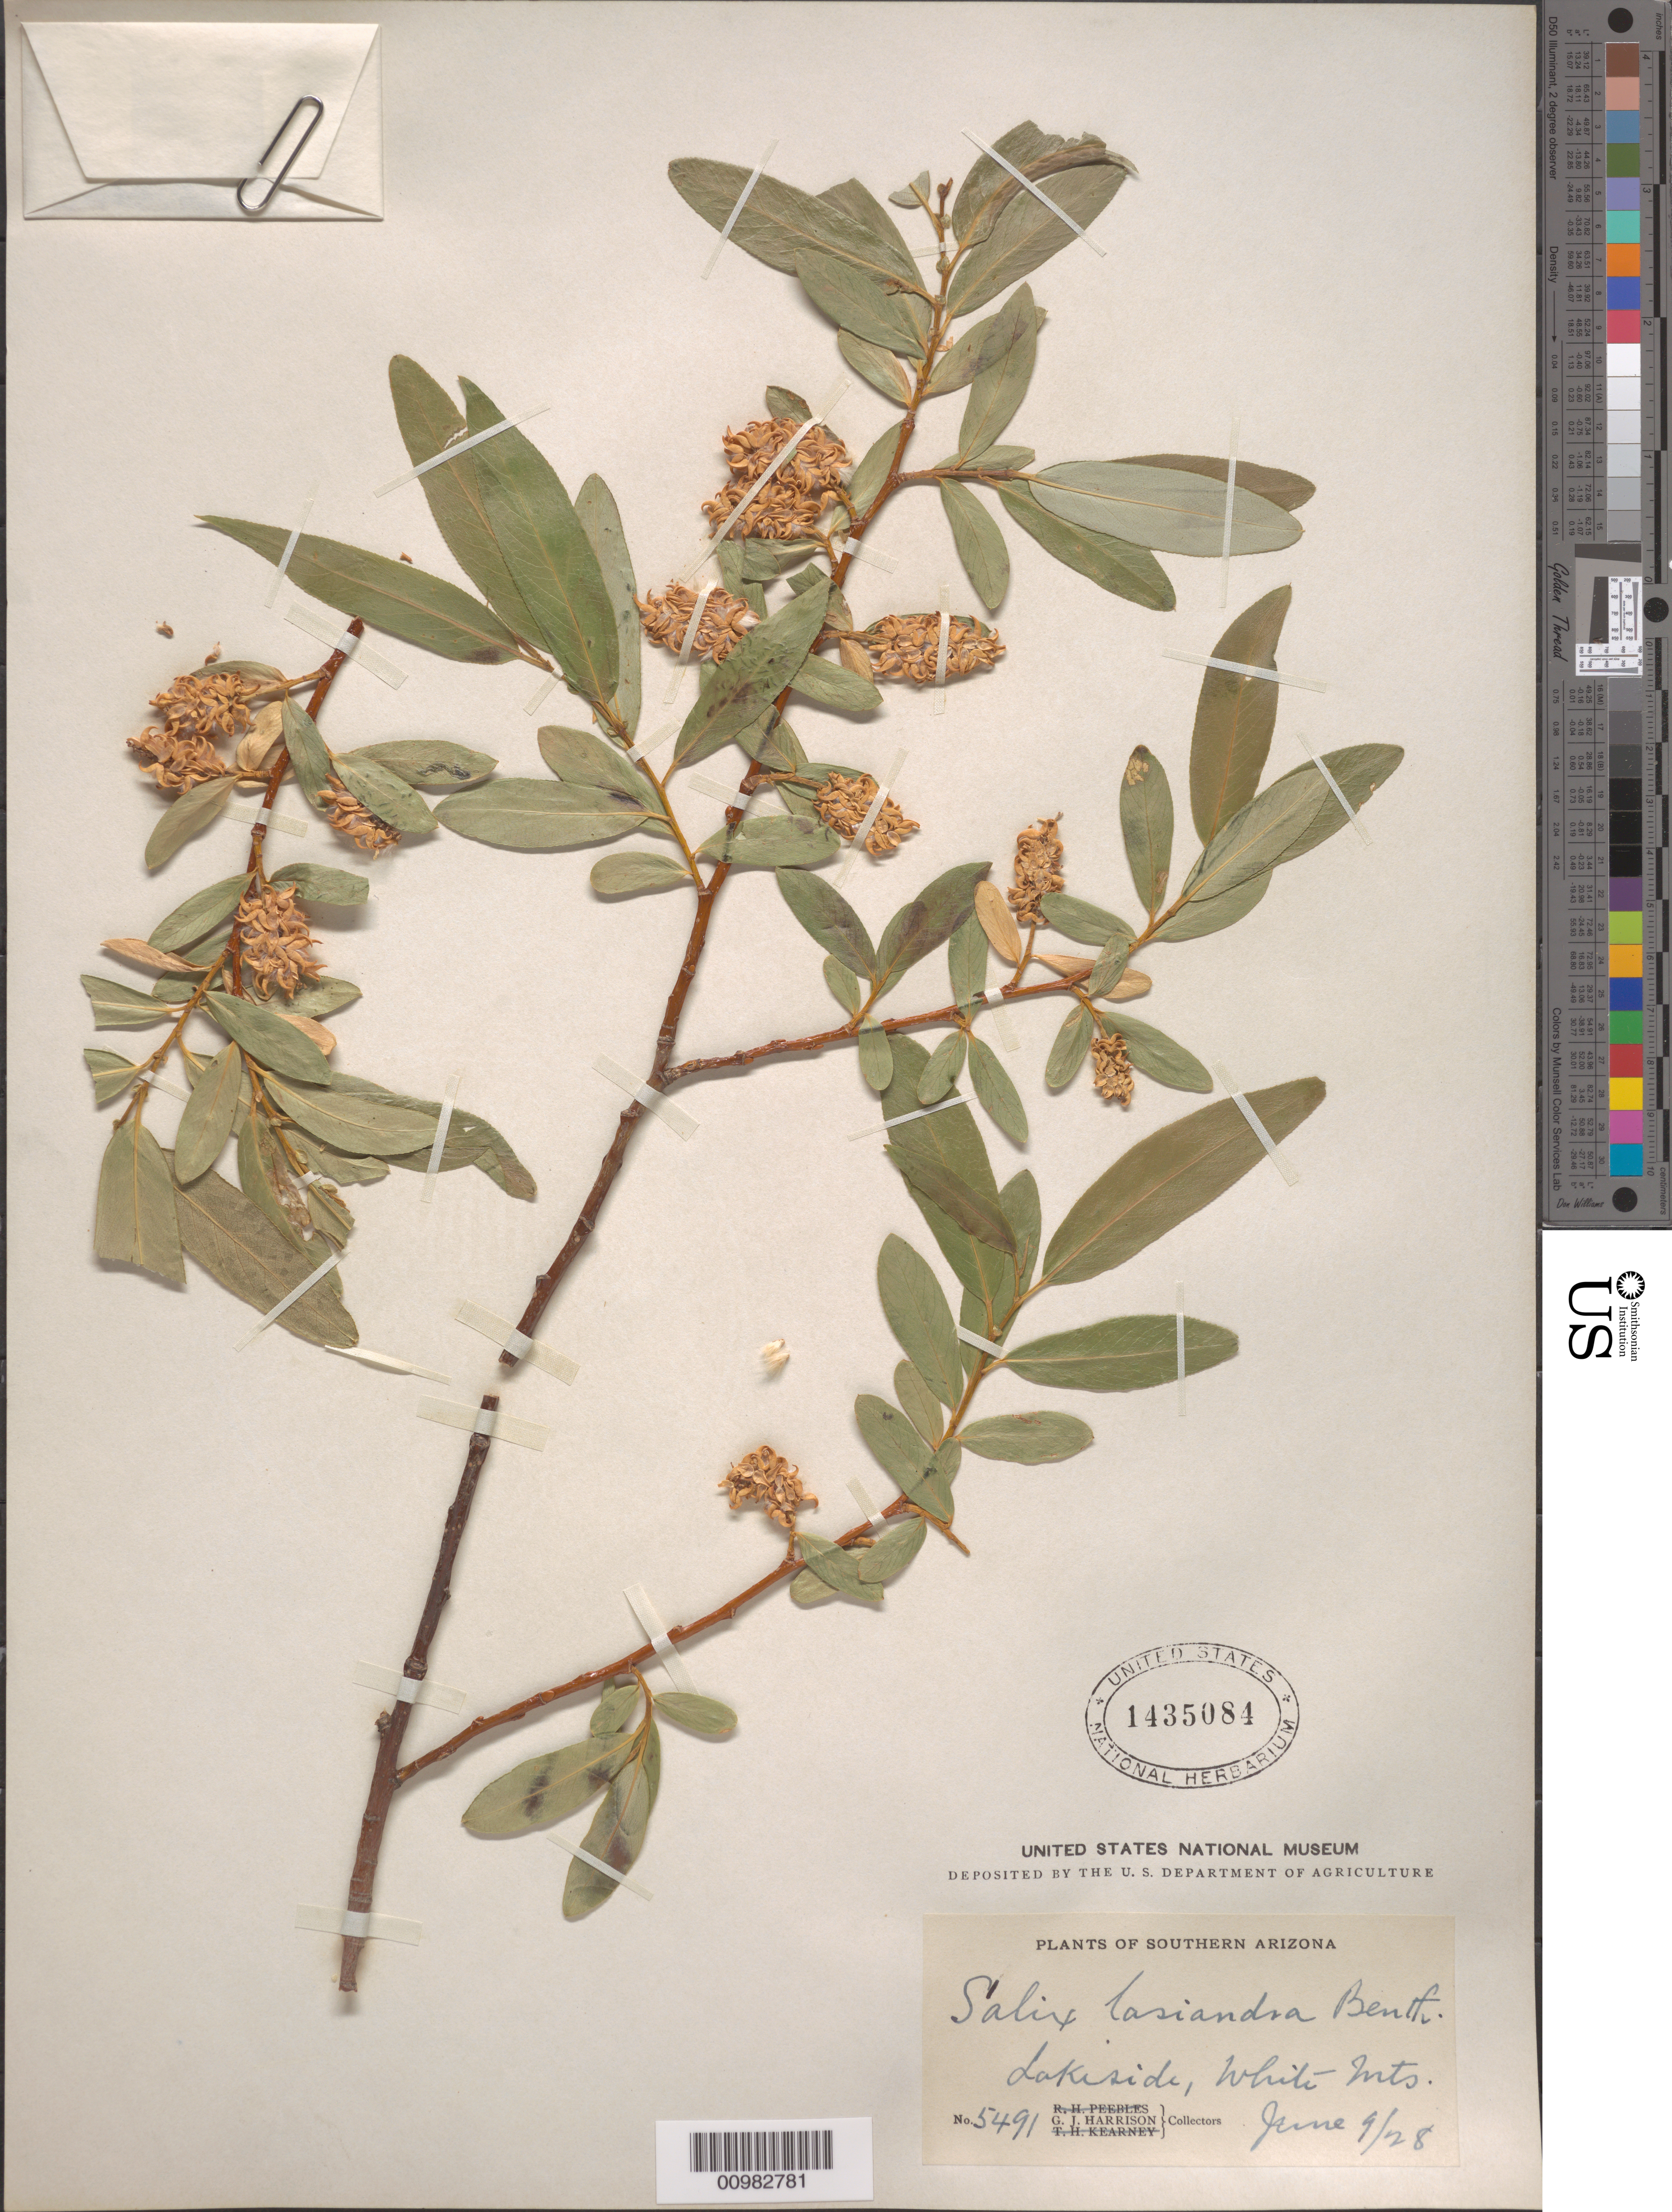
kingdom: Plantae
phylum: Tracheophyta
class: Magnoliopsida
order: Malpighiales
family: Salicaceae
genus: Salix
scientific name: Salix lasiandra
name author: Benth.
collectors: G. J. Harrison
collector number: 5491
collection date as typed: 09 Jun 1928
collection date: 1928-06-09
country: United States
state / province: Arizona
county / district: Apache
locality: Lakeside, White Mountains.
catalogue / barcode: US 1435084